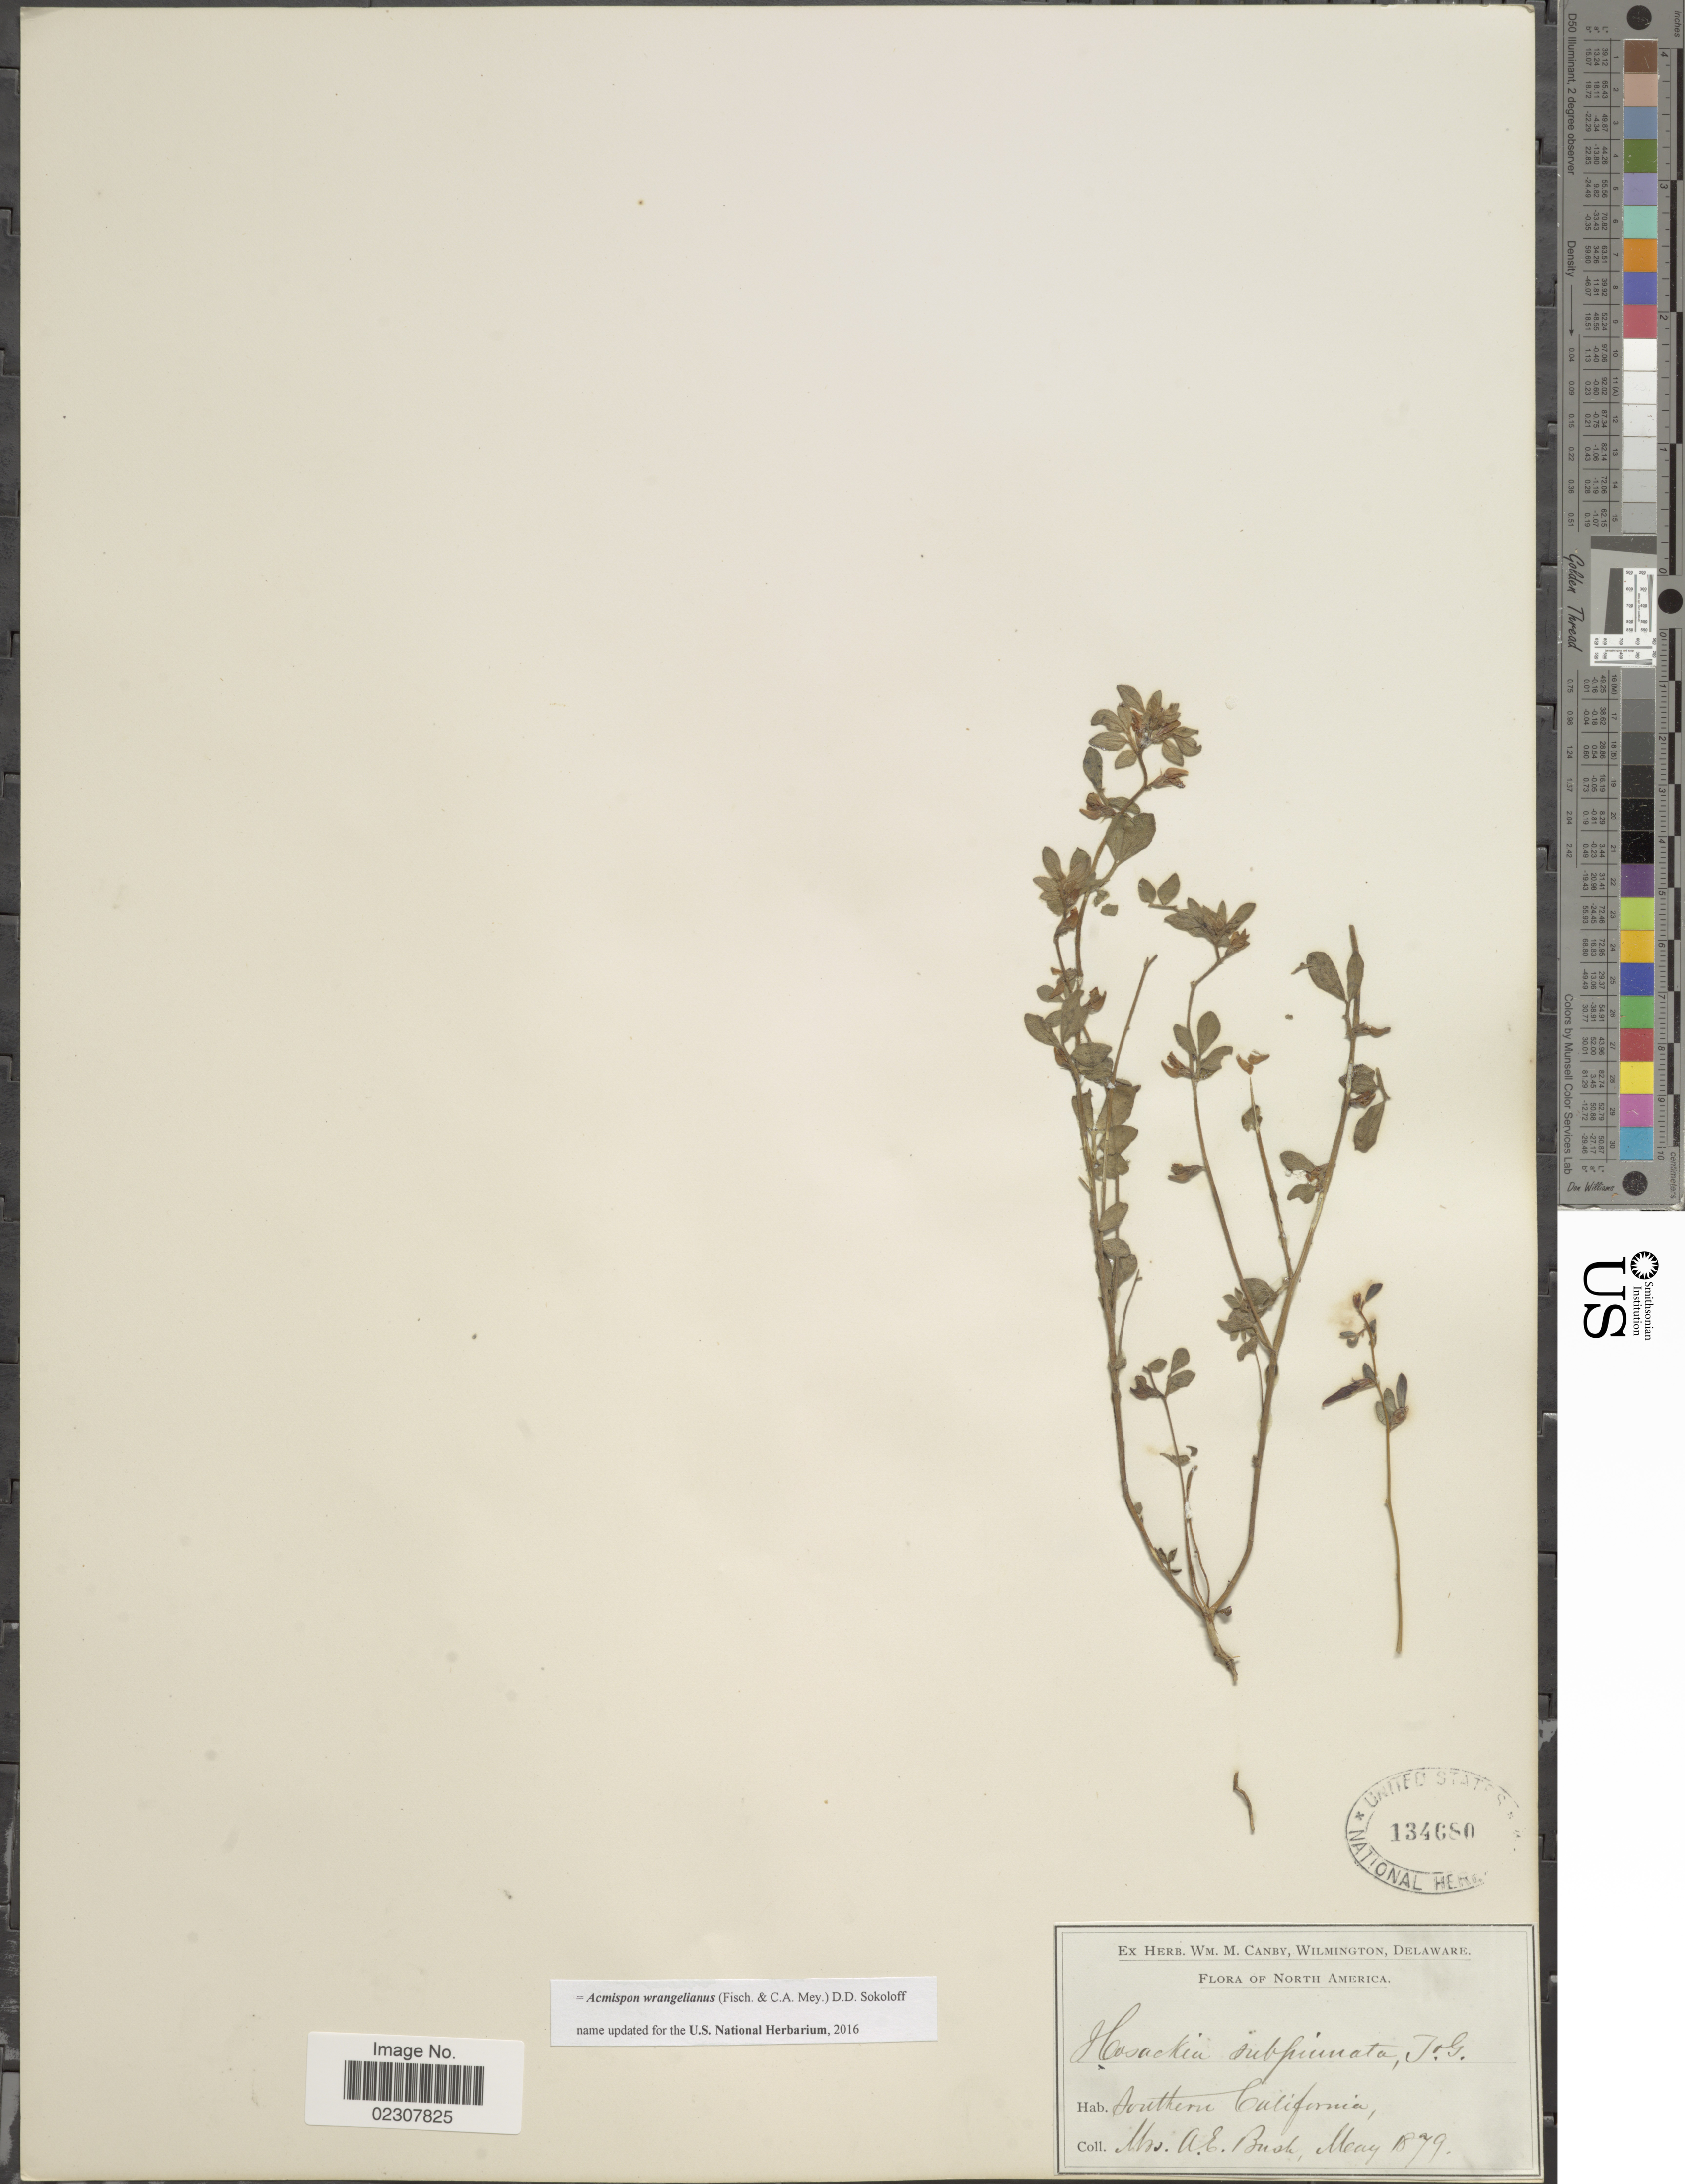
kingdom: Plantae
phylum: Tracheophyta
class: Magnoliopsida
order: Fabales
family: Fabaceae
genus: Acmispon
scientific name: Acmispon wrangelianus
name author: (Fisch. & C.A. Mey.) D.D. Sokoloff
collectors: A. E. Bush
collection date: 1879-05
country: United States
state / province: California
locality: Southern California.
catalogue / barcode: US 134680